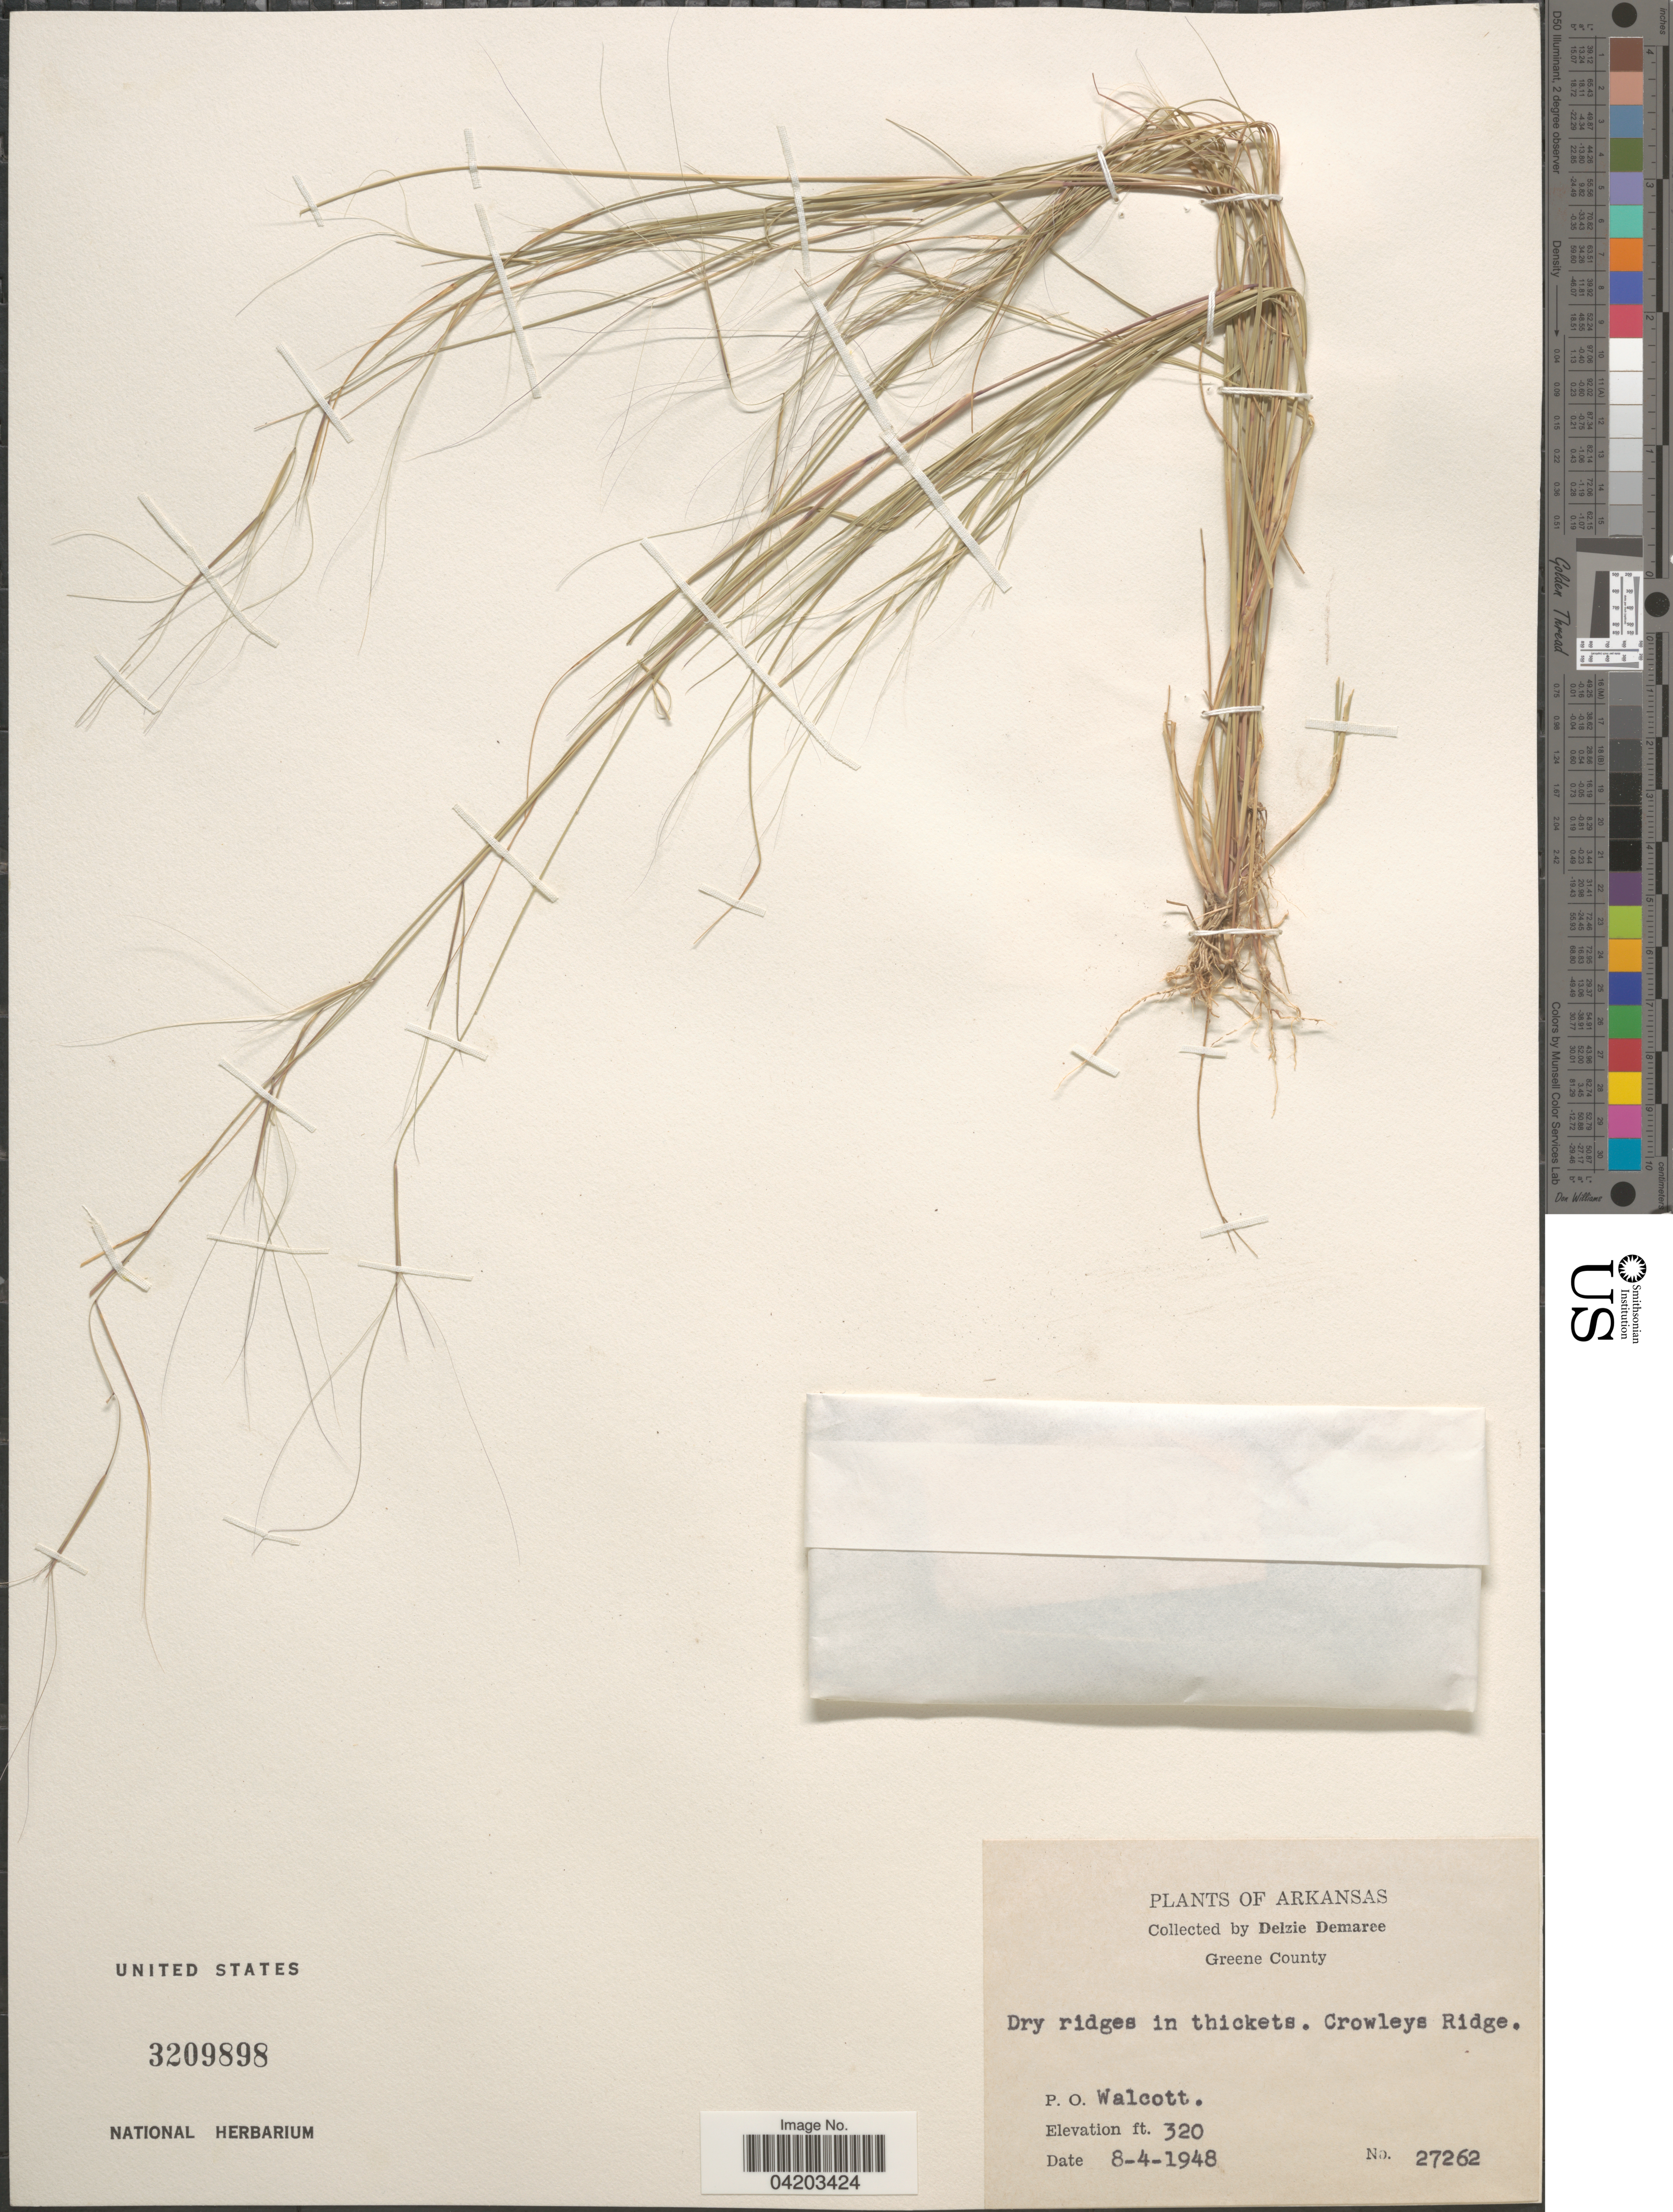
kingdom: Plantae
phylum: Tracheophyta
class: Liliopsida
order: Poales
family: Poaceae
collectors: D. Demaree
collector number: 27262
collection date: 1948-08-04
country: United States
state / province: Arkansas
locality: Greene County. Crowleys Ridge. P. O. Walcott.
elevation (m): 98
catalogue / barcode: US 3209898